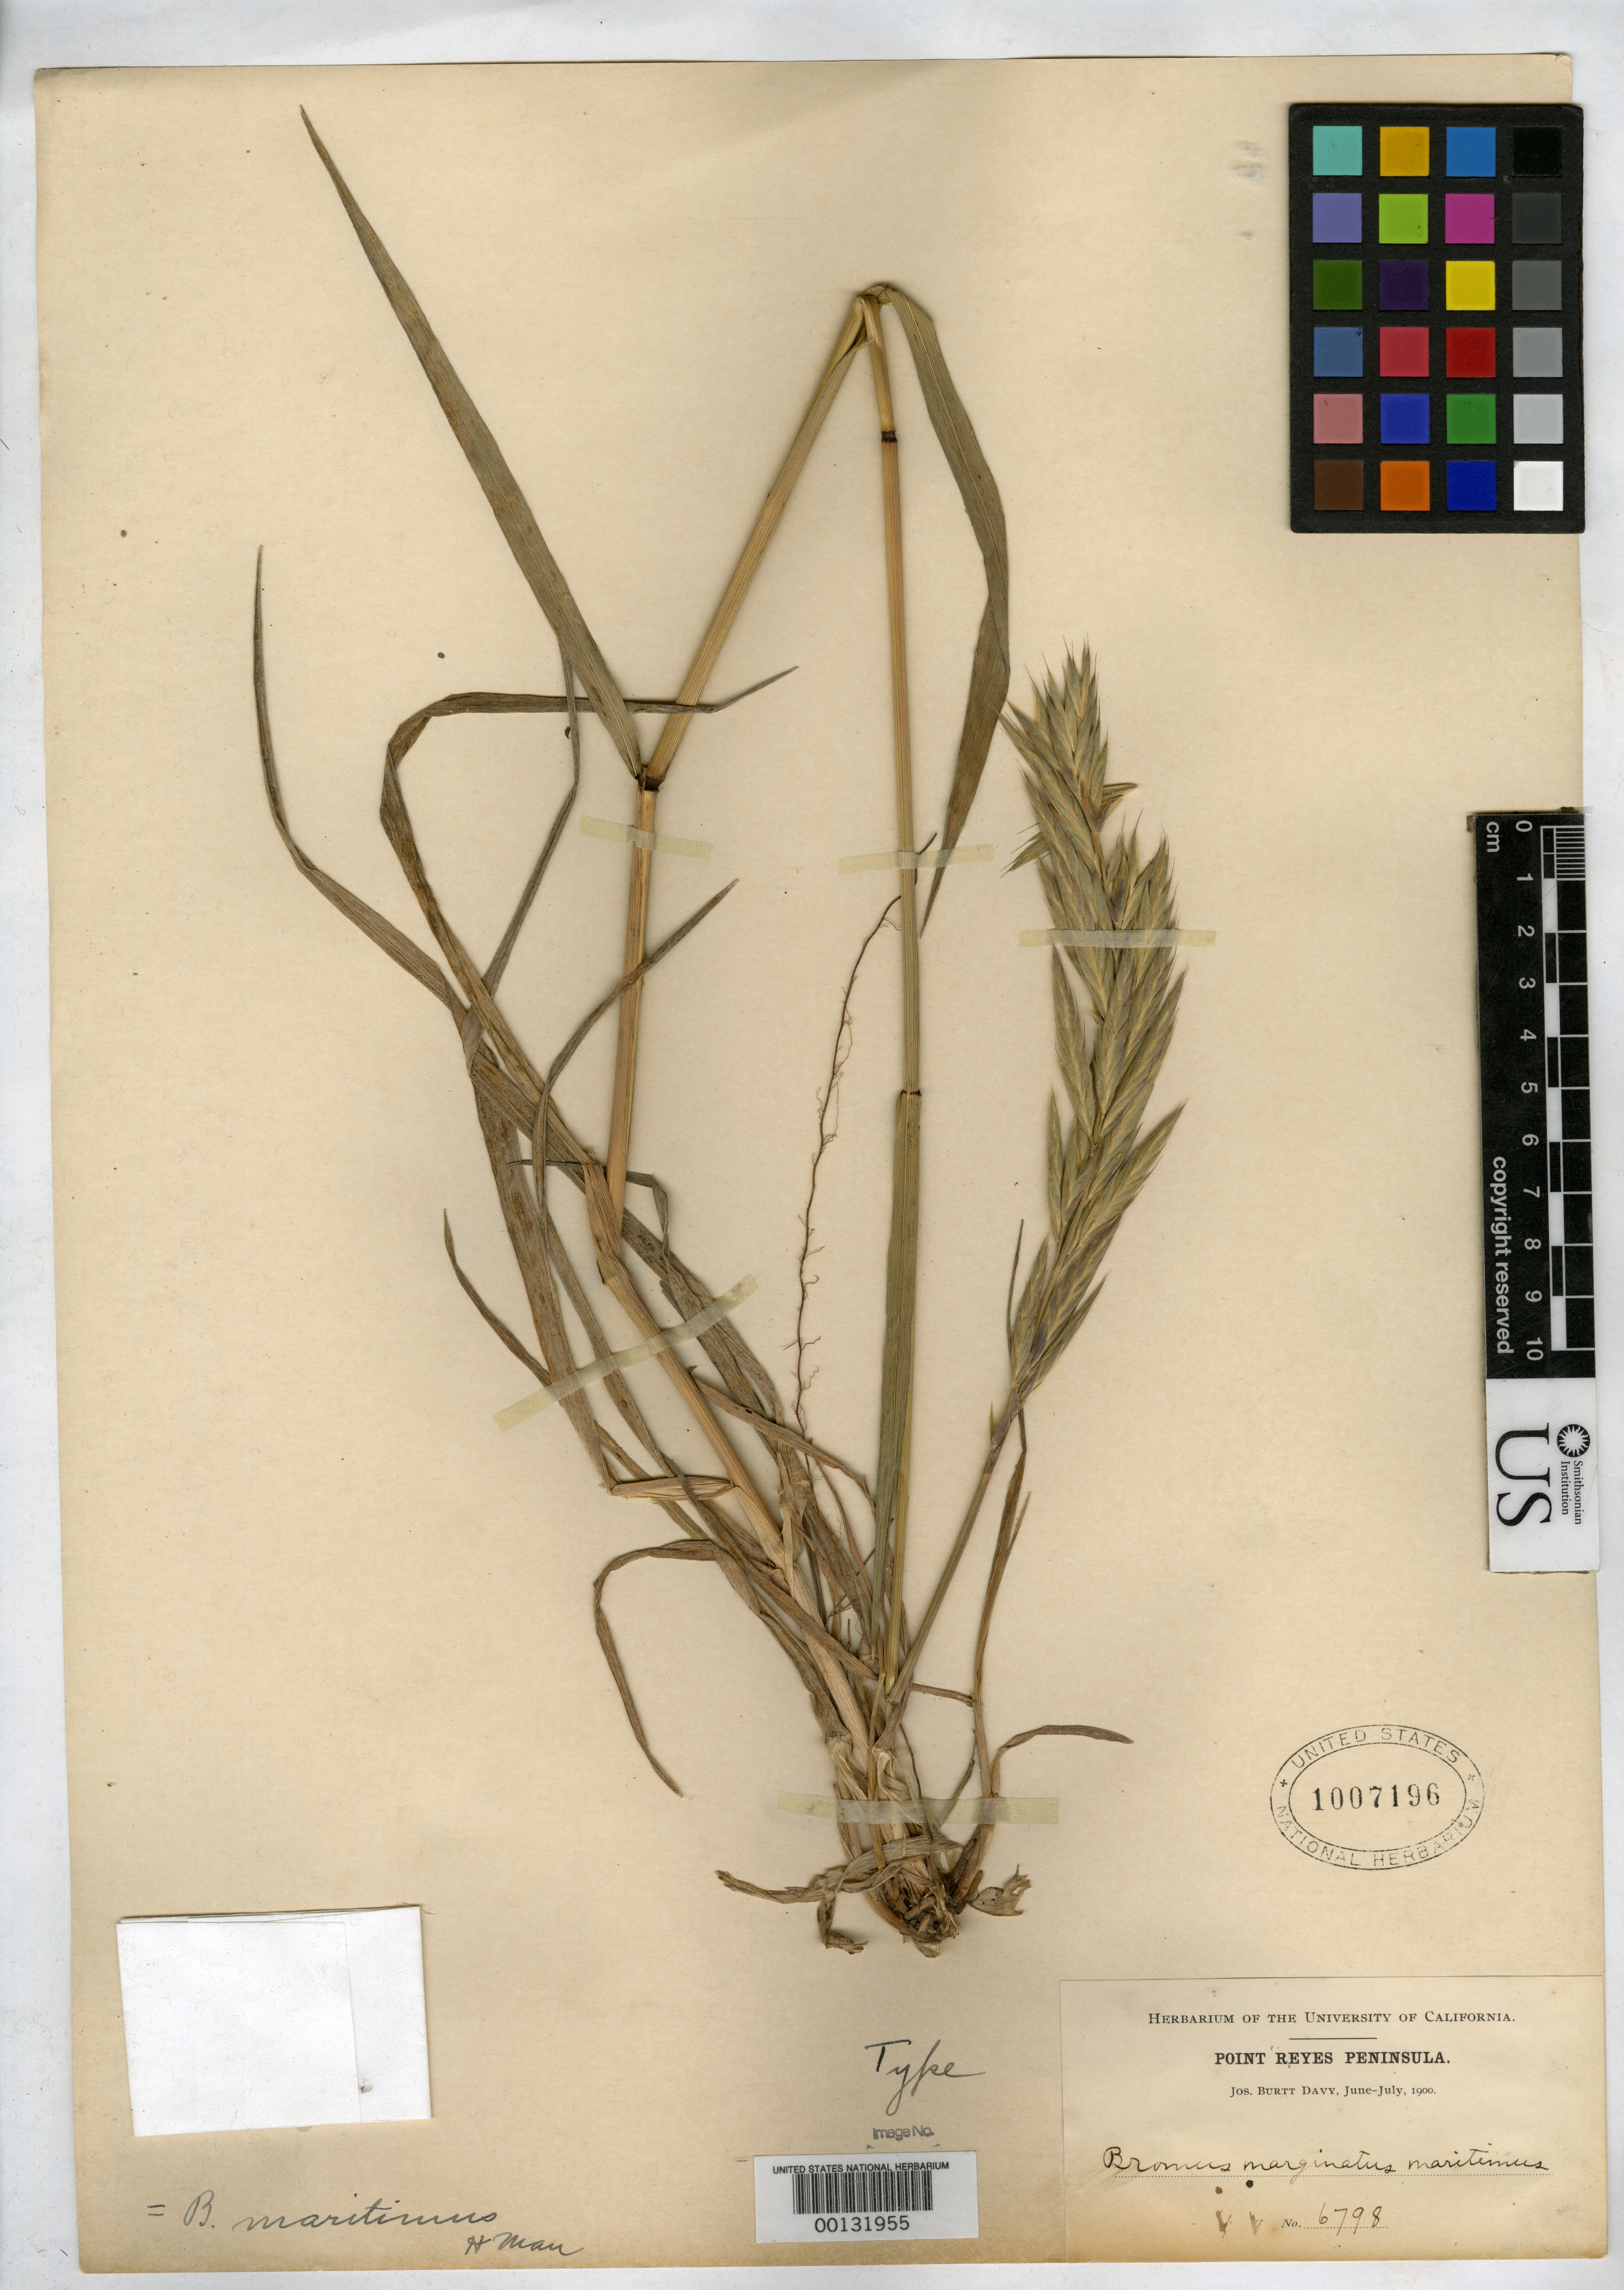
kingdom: Plantae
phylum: Tracheophyta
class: Liliopsida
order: Poales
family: Poaceae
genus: Bromus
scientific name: Bromus marginatus var. maritimus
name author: Piper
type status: Isotype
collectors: J. Burtt Davy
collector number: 6798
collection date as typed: Jun 1900 to -- Jul 1900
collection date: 1900-06/1900-07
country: United States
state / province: California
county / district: Marin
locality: Point Reyes Peninsula.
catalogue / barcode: US 1007196